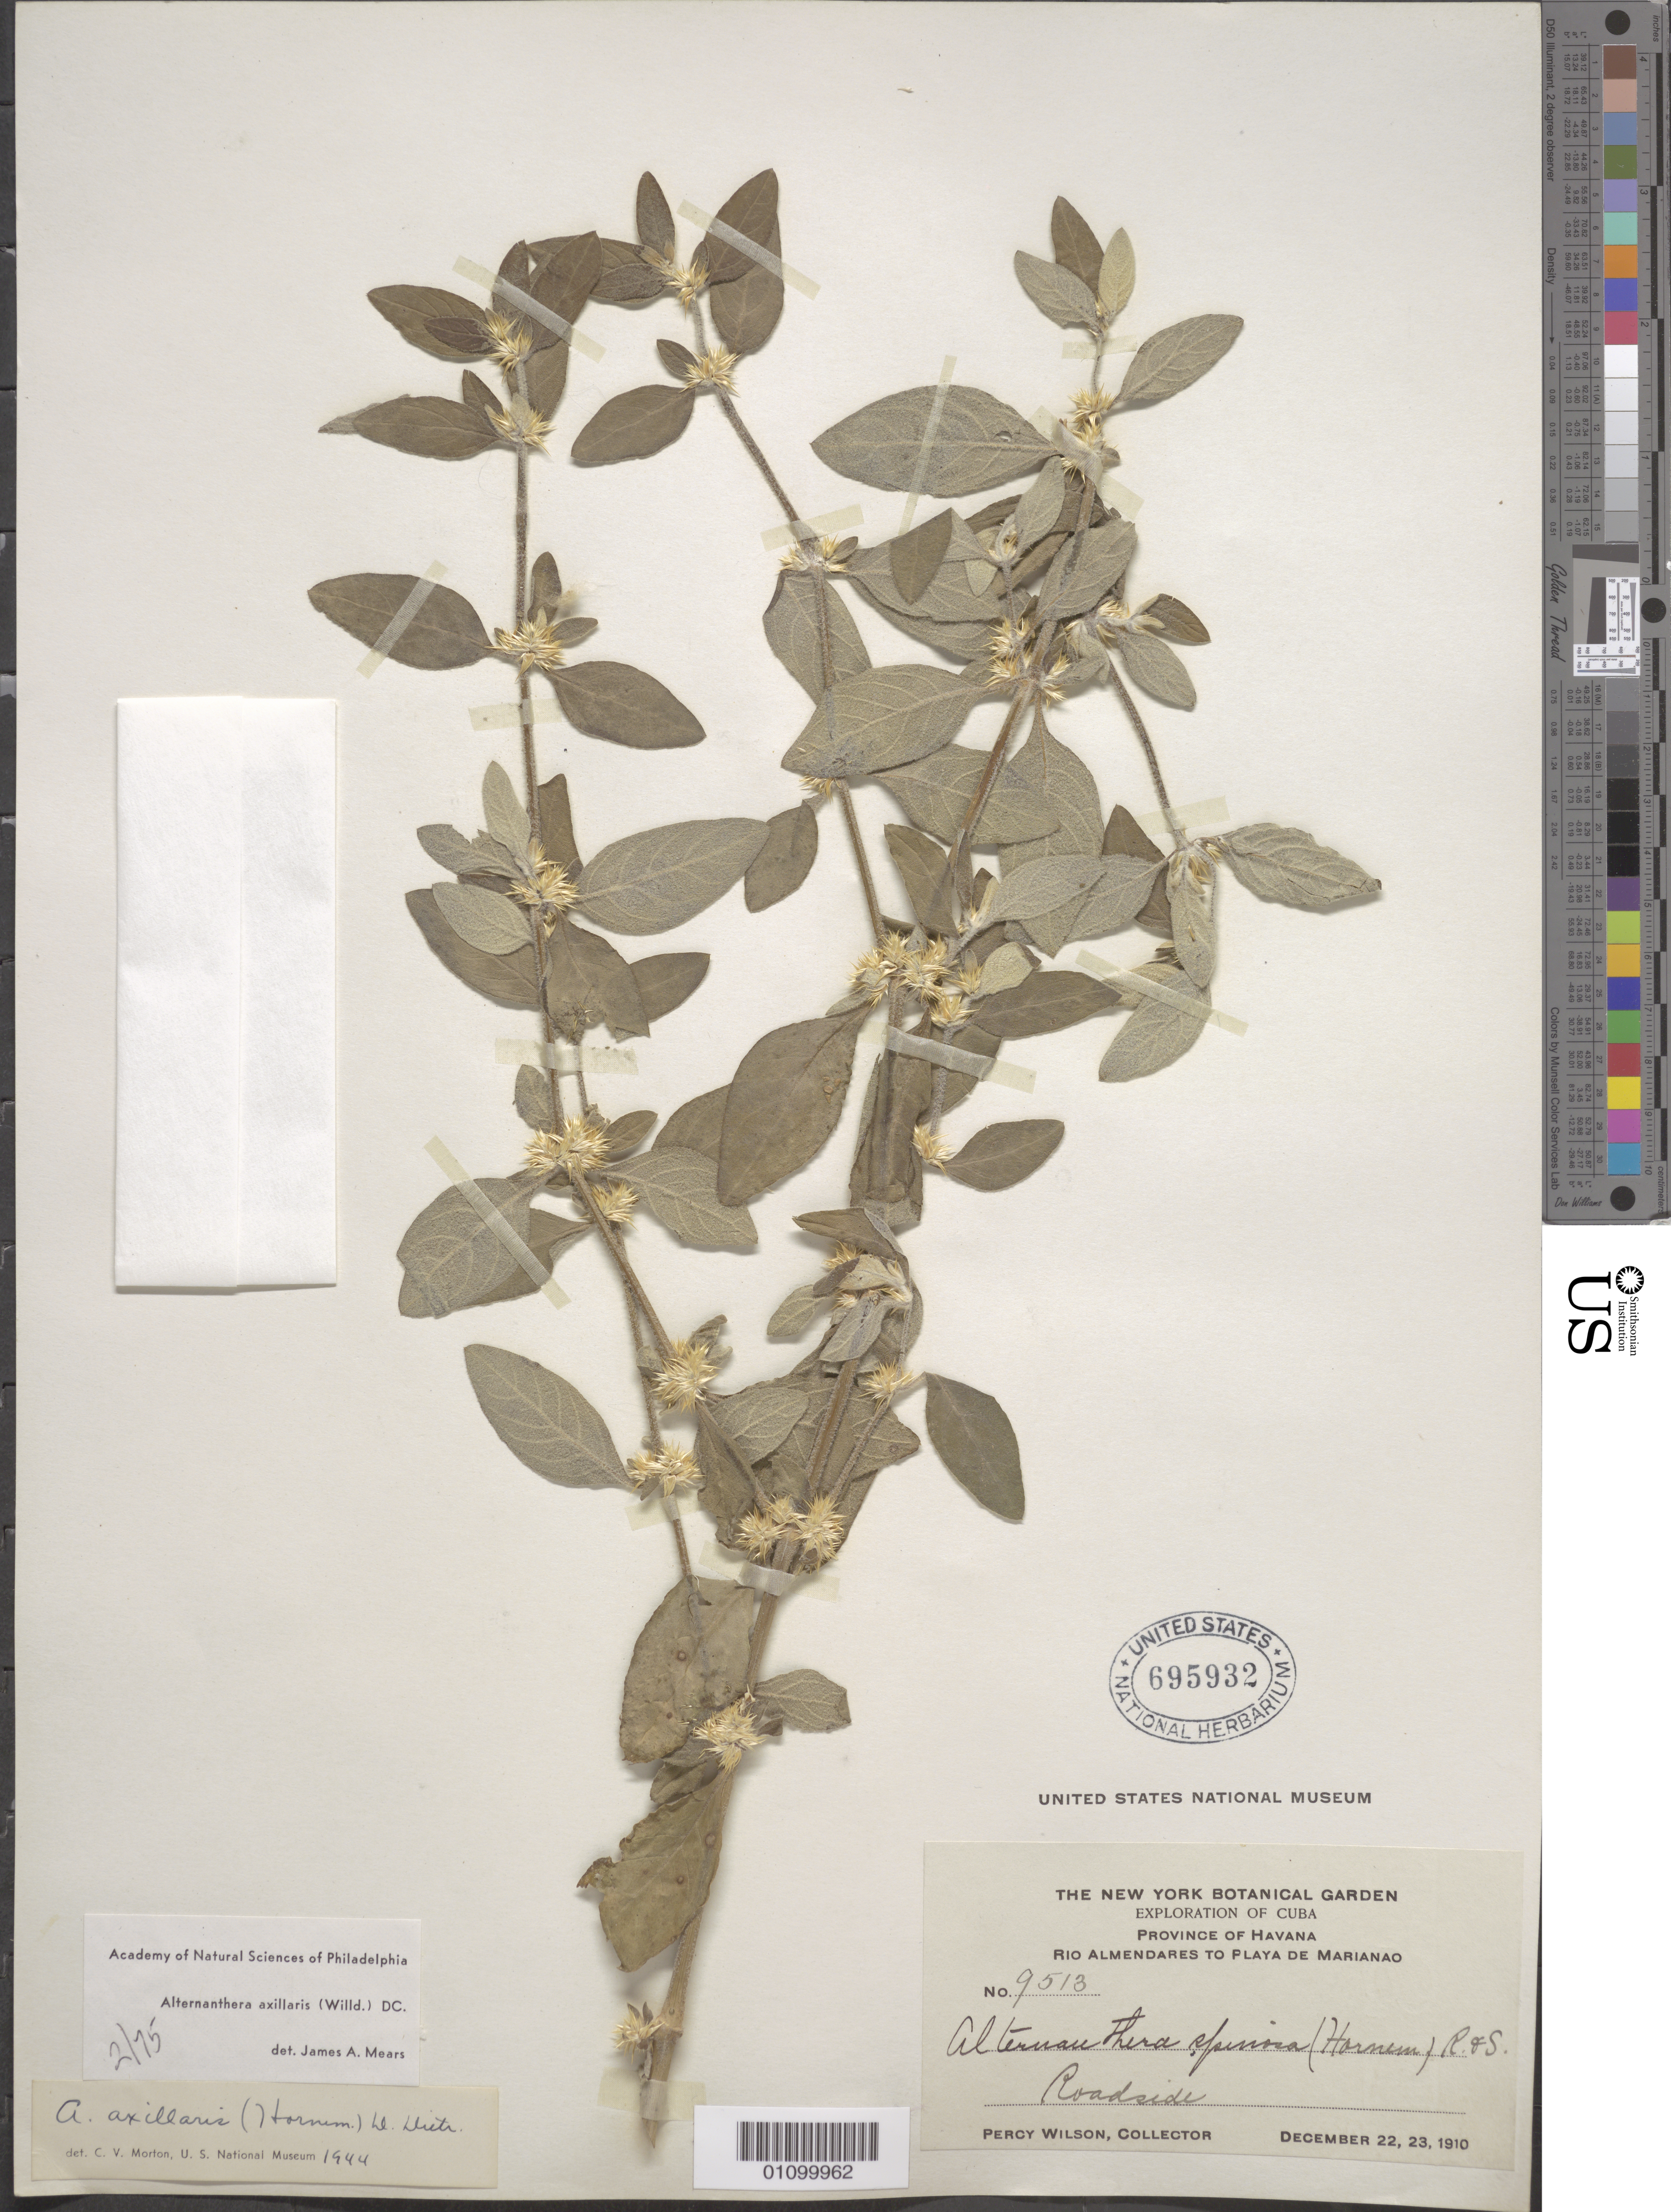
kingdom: Plantae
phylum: Tracheophyta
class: Magnoliopsida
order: Caryophyllales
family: Amaranthaceae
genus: Alternanthera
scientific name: Alternanthera axillaris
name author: (Hornem. ex Willd.) D. Dietr.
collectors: P. Wilson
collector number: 9513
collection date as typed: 22 Dec 1910 and 23 Dec 1910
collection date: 1910-12-22,1910-12-23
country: Cuba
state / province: La Habana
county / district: Municipio Playa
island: Cuba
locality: Playa de Marianao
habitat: Roadside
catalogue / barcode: US 695932